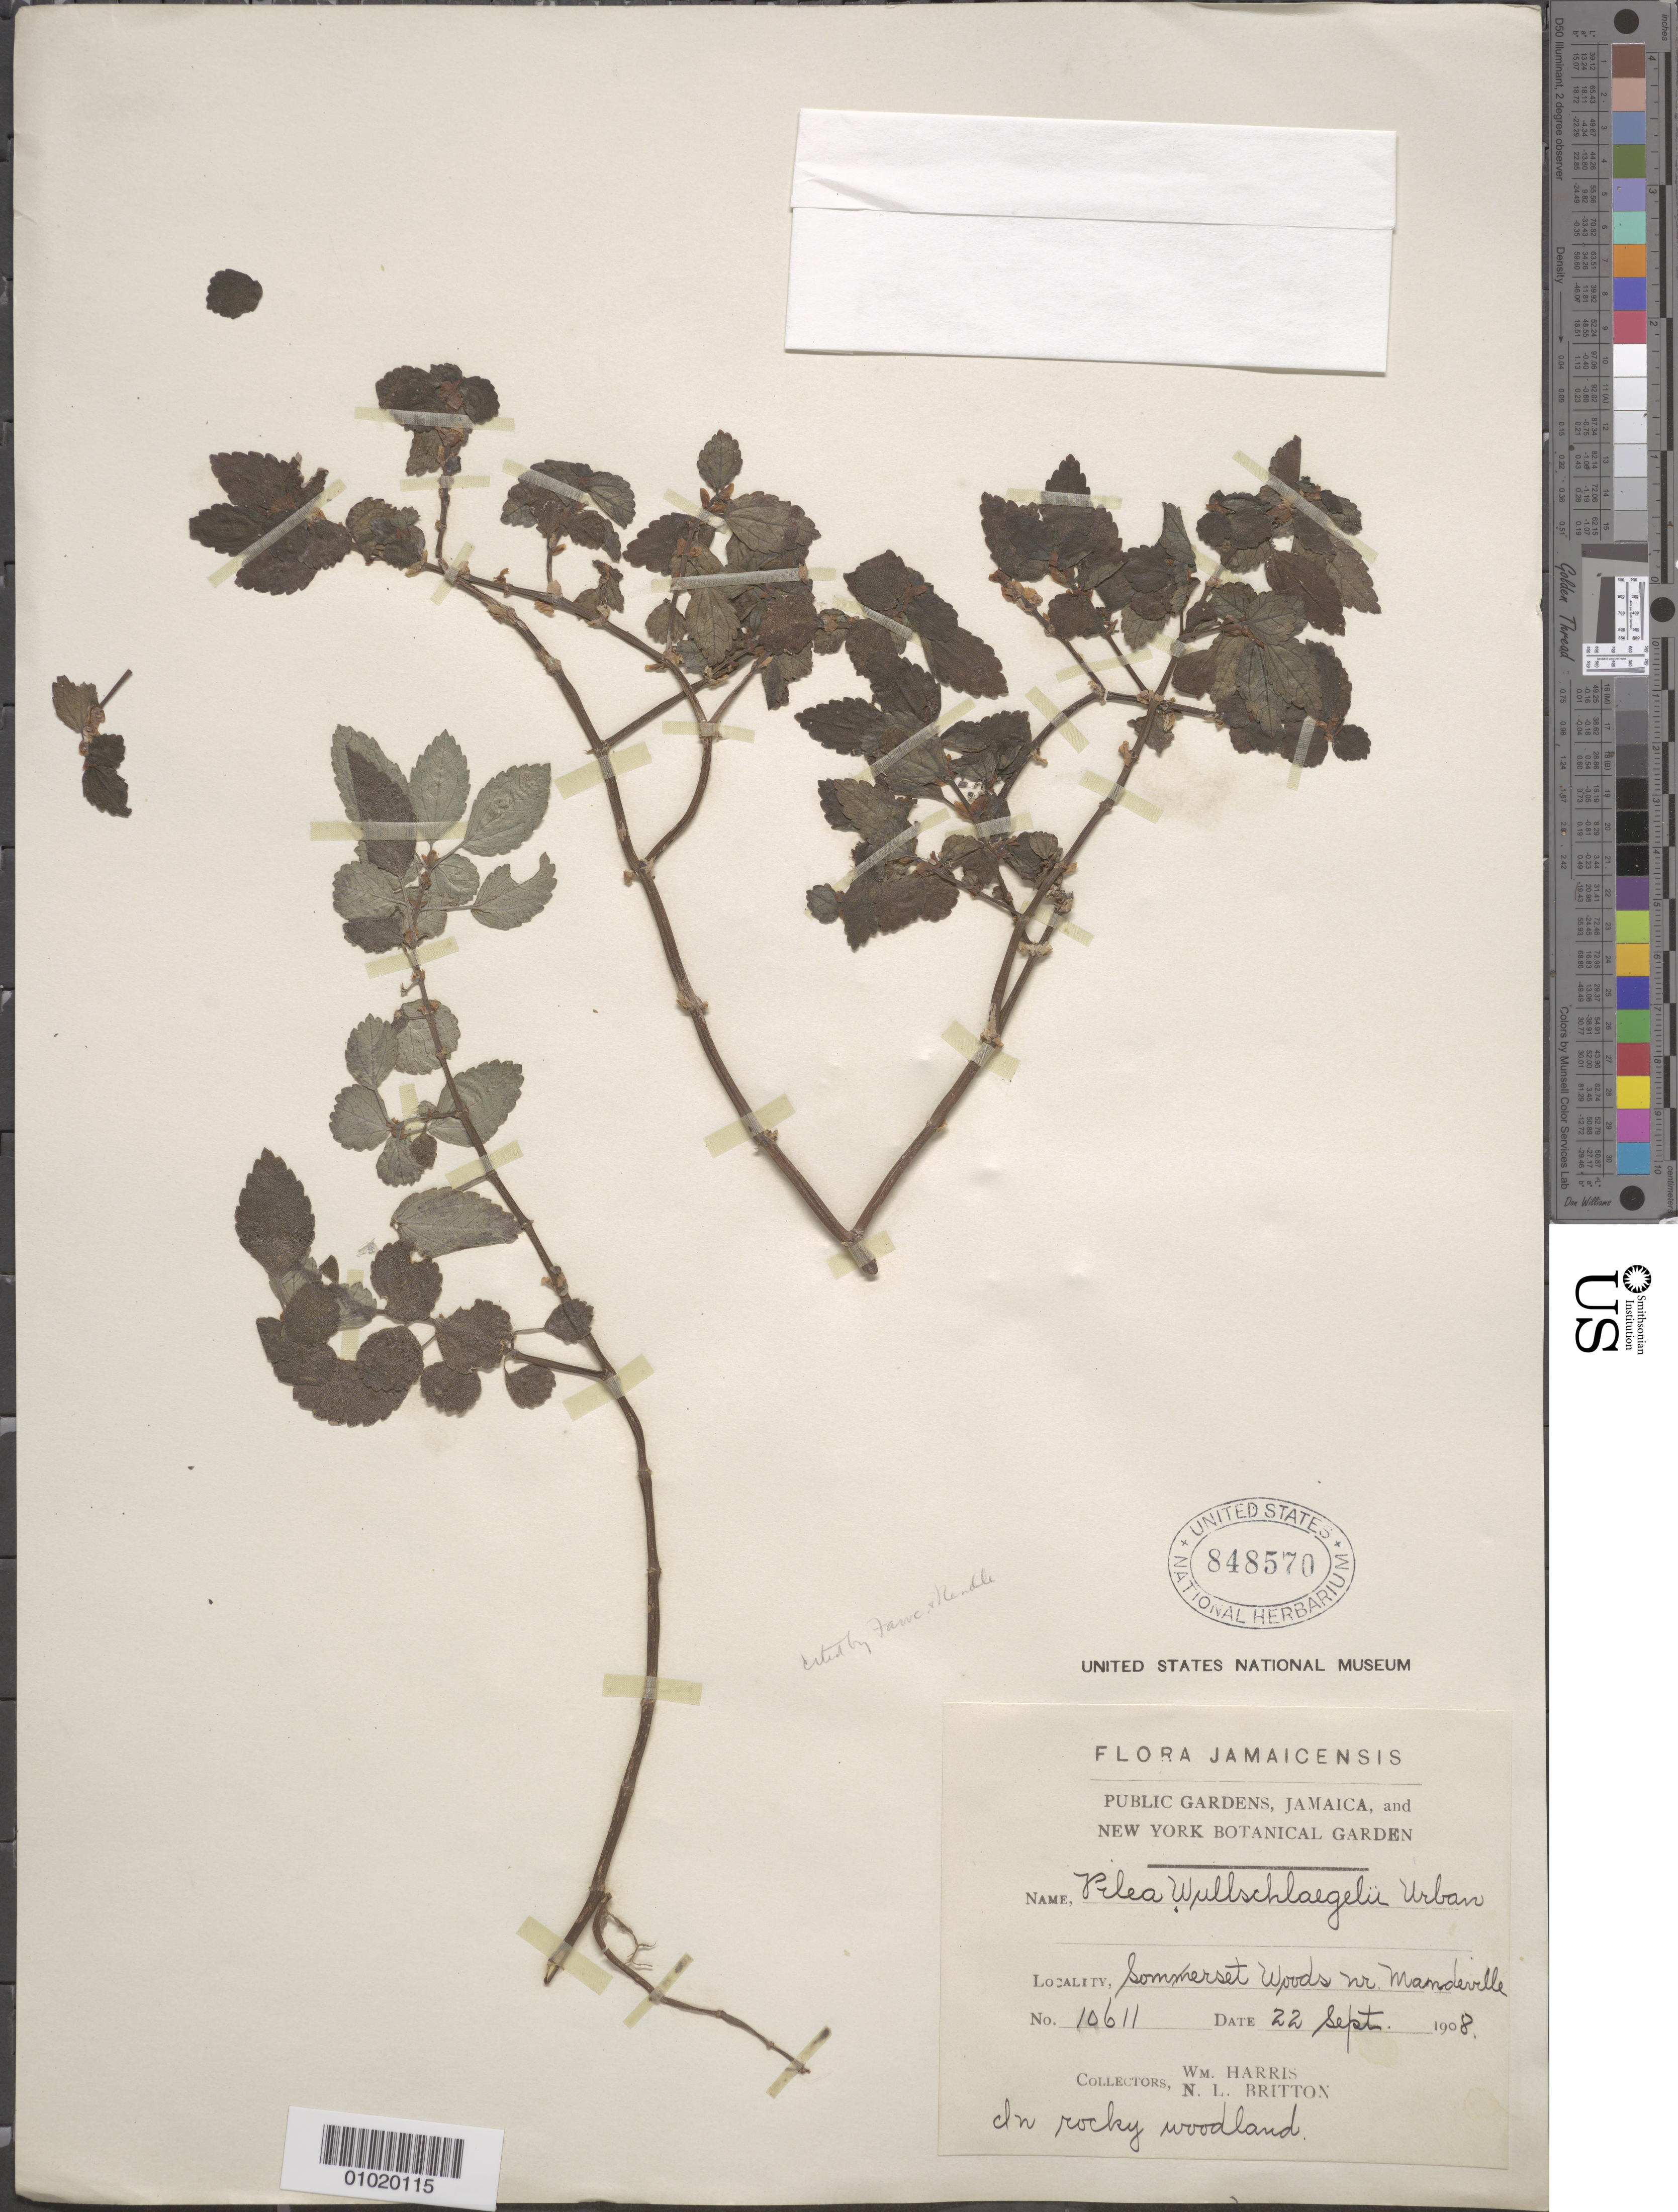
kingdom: Plantae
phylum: Tracheophyta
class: Magnoliopsida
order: Rosales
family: Urticaceae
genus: Pilea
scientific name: Pilea wullschlaegelii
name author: Urb.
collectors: W. Harris & N. Britton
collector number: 10611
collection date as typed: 22 Sep 1908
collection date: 1908-09-22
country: Jamaica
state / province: Manchester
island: Jamaica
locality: Sommerset Woods nr. Mandeville. In rocky woodland.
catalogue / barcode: US 848570